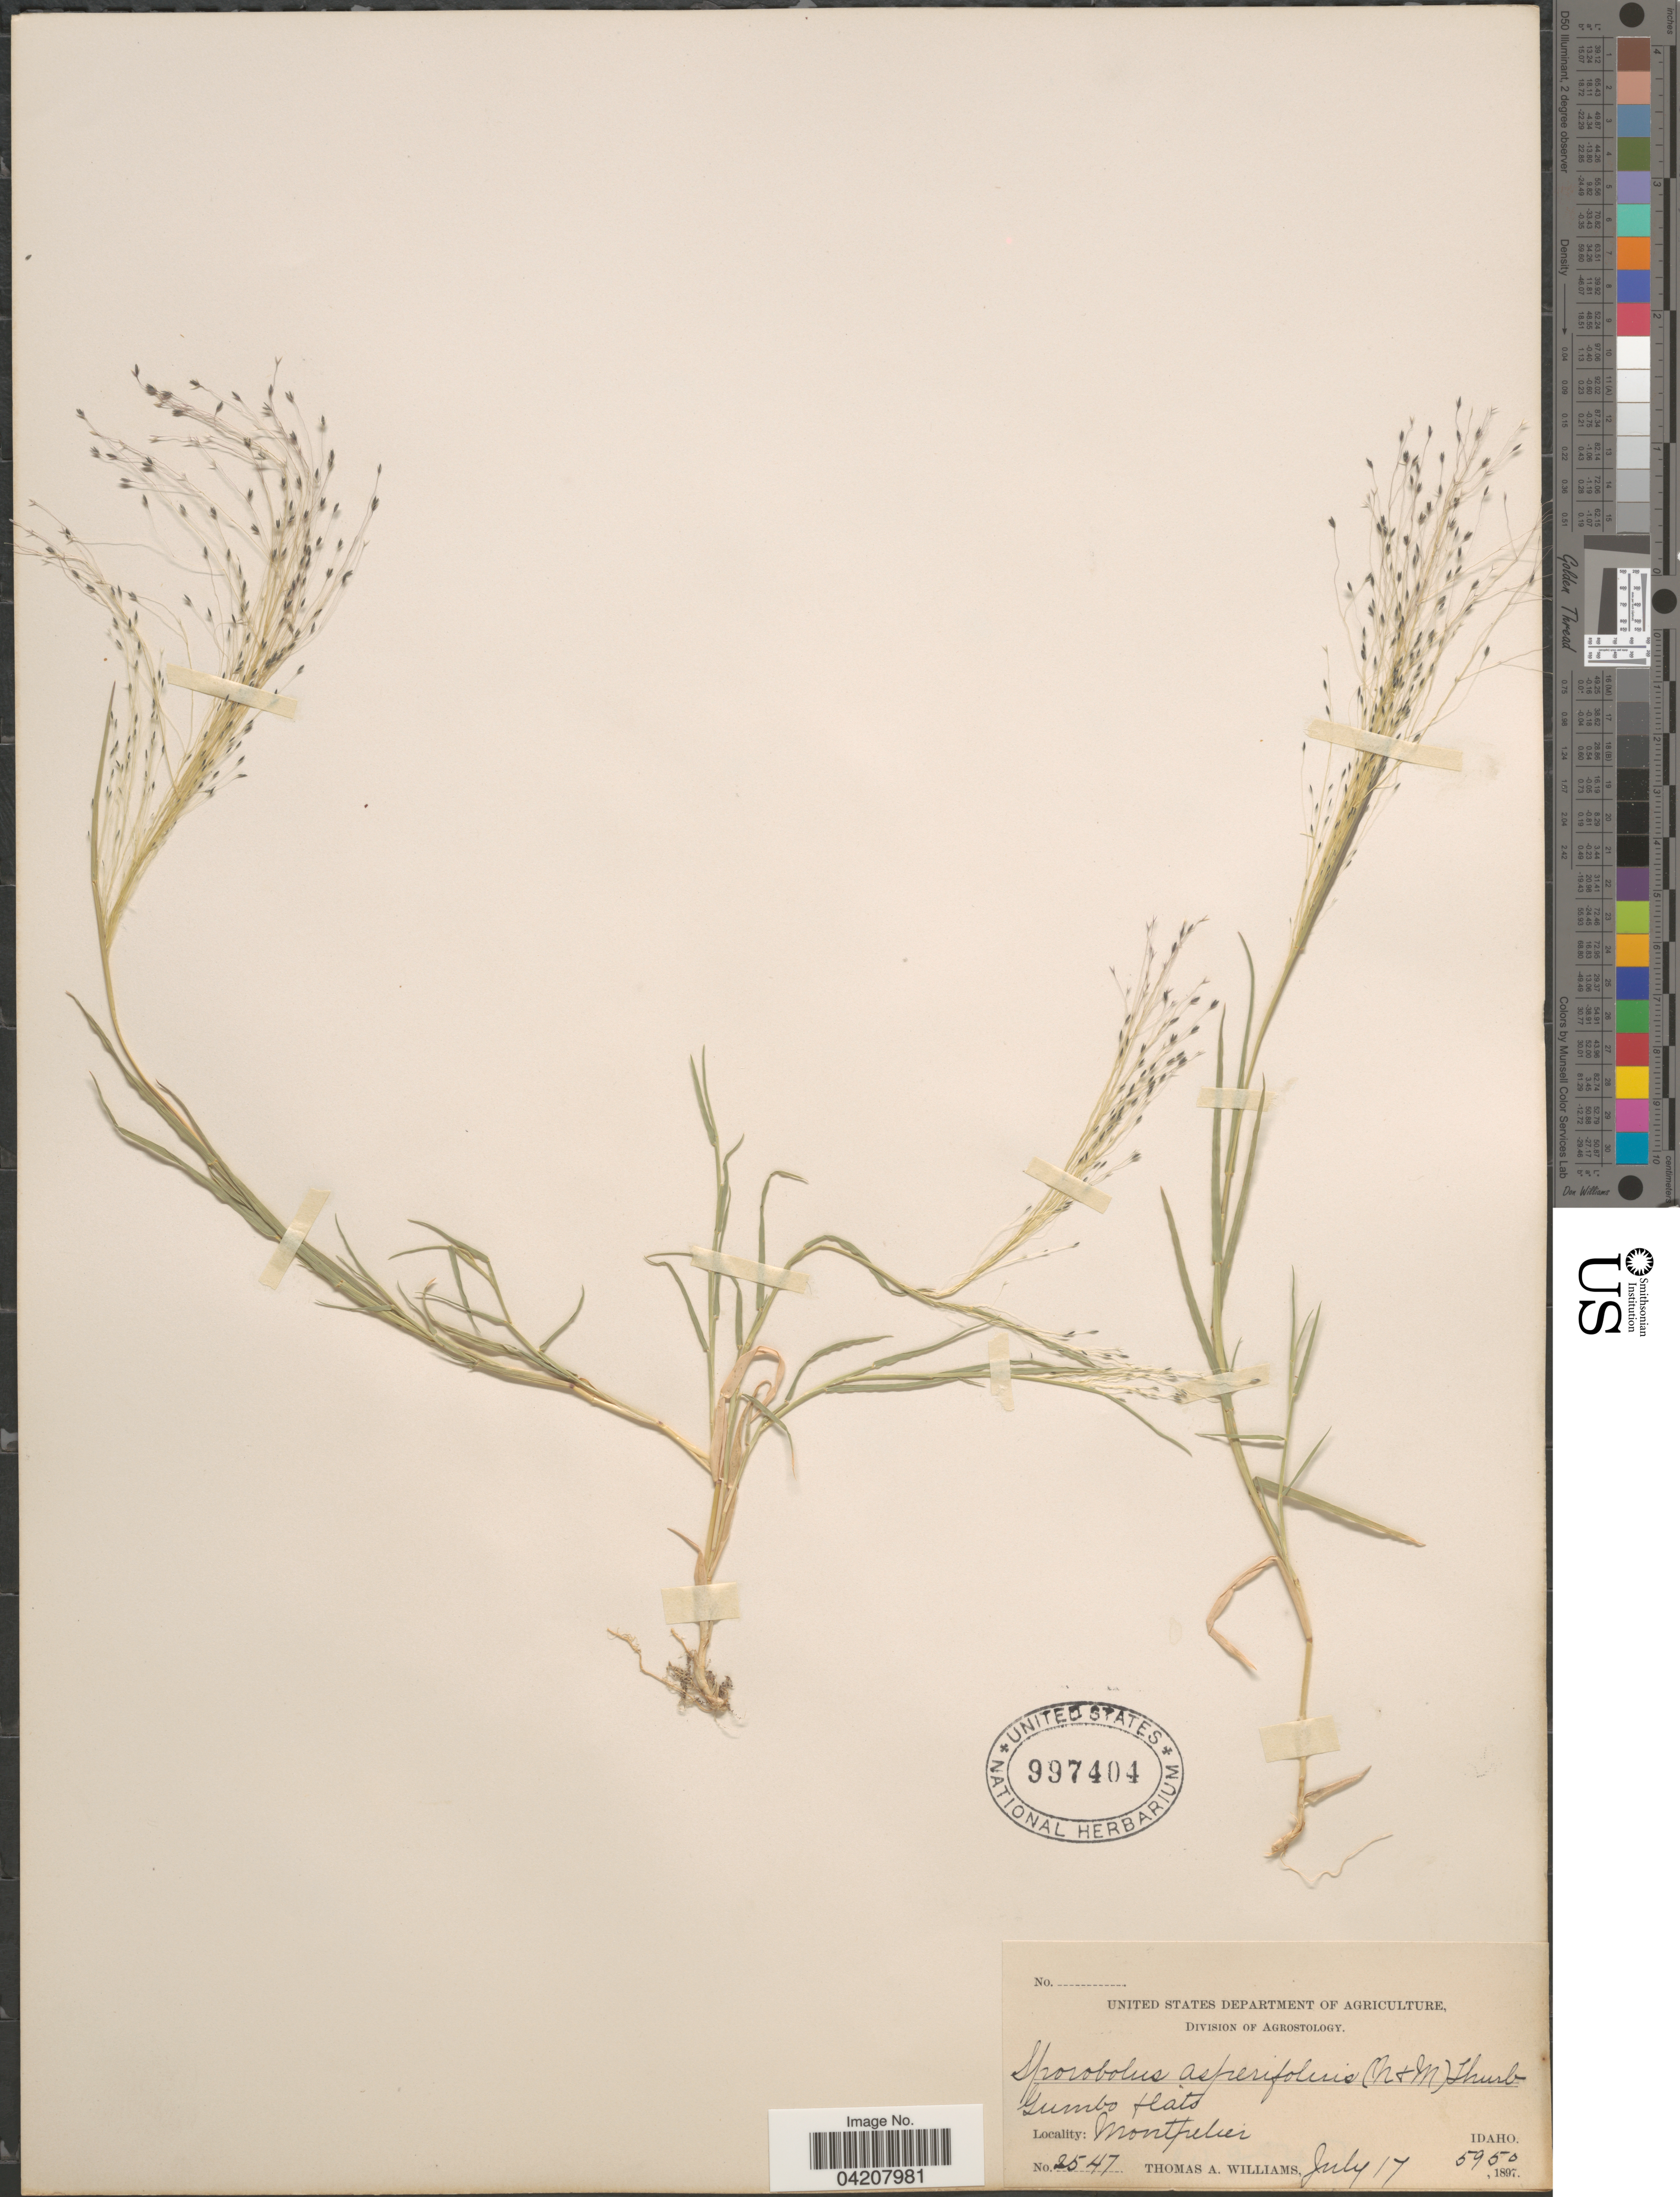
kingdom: Plantae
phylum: Tracheophyta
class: Liliopsida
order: Poales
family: Poaceae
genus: Muhlenbergia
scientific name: Muhlenbergia asperifolia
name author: (Nees & Meyen ex Trin.) Parodi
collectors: T. A. Williams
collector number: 2547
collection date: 1897-07-17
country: United States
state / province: Idaho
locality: Gumbo flats. Montpelier.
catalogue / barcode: US 997404